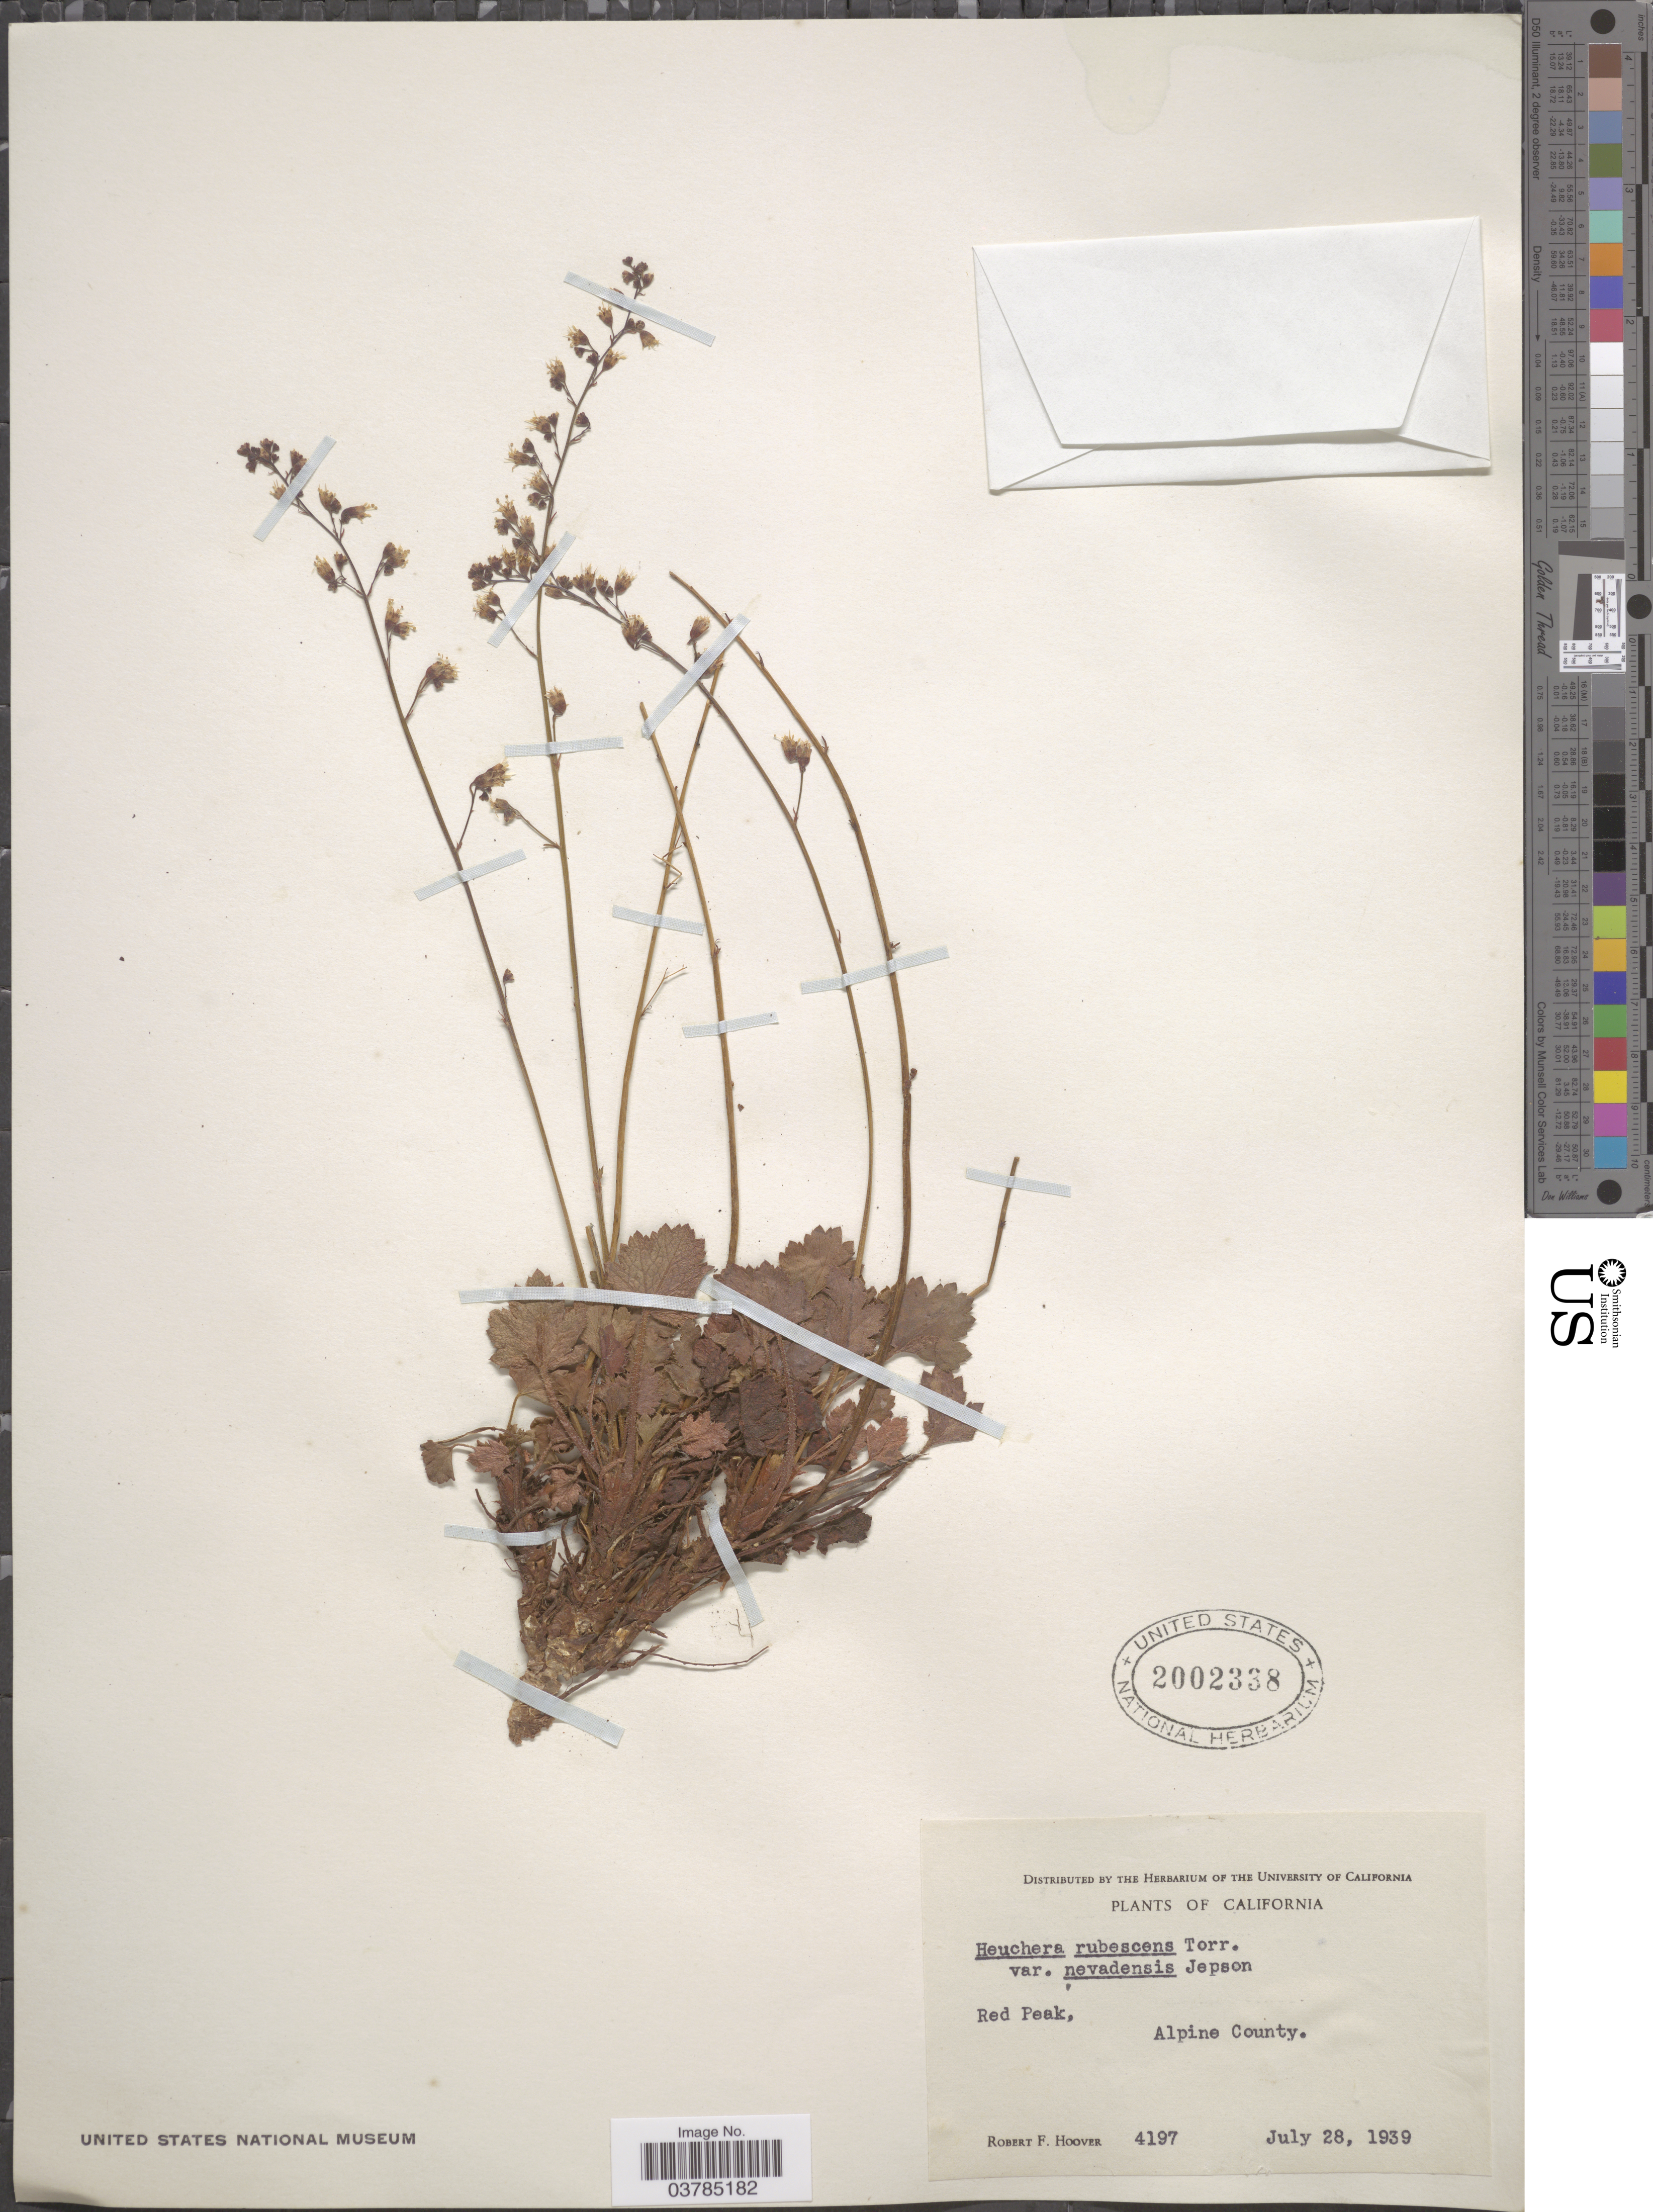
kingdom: Plantae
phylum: Tracheophyta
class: Magnoliopsida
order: Saxifragales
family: Saxifragaceae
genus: Heuchera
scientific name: Heuchera rubescens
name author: Torr.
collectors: R. F. Hoover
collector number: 4197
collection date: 1939-07-28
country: United States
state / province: California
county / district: Alpine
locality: Red Peak, Alpine County.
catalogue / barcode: US 2002338